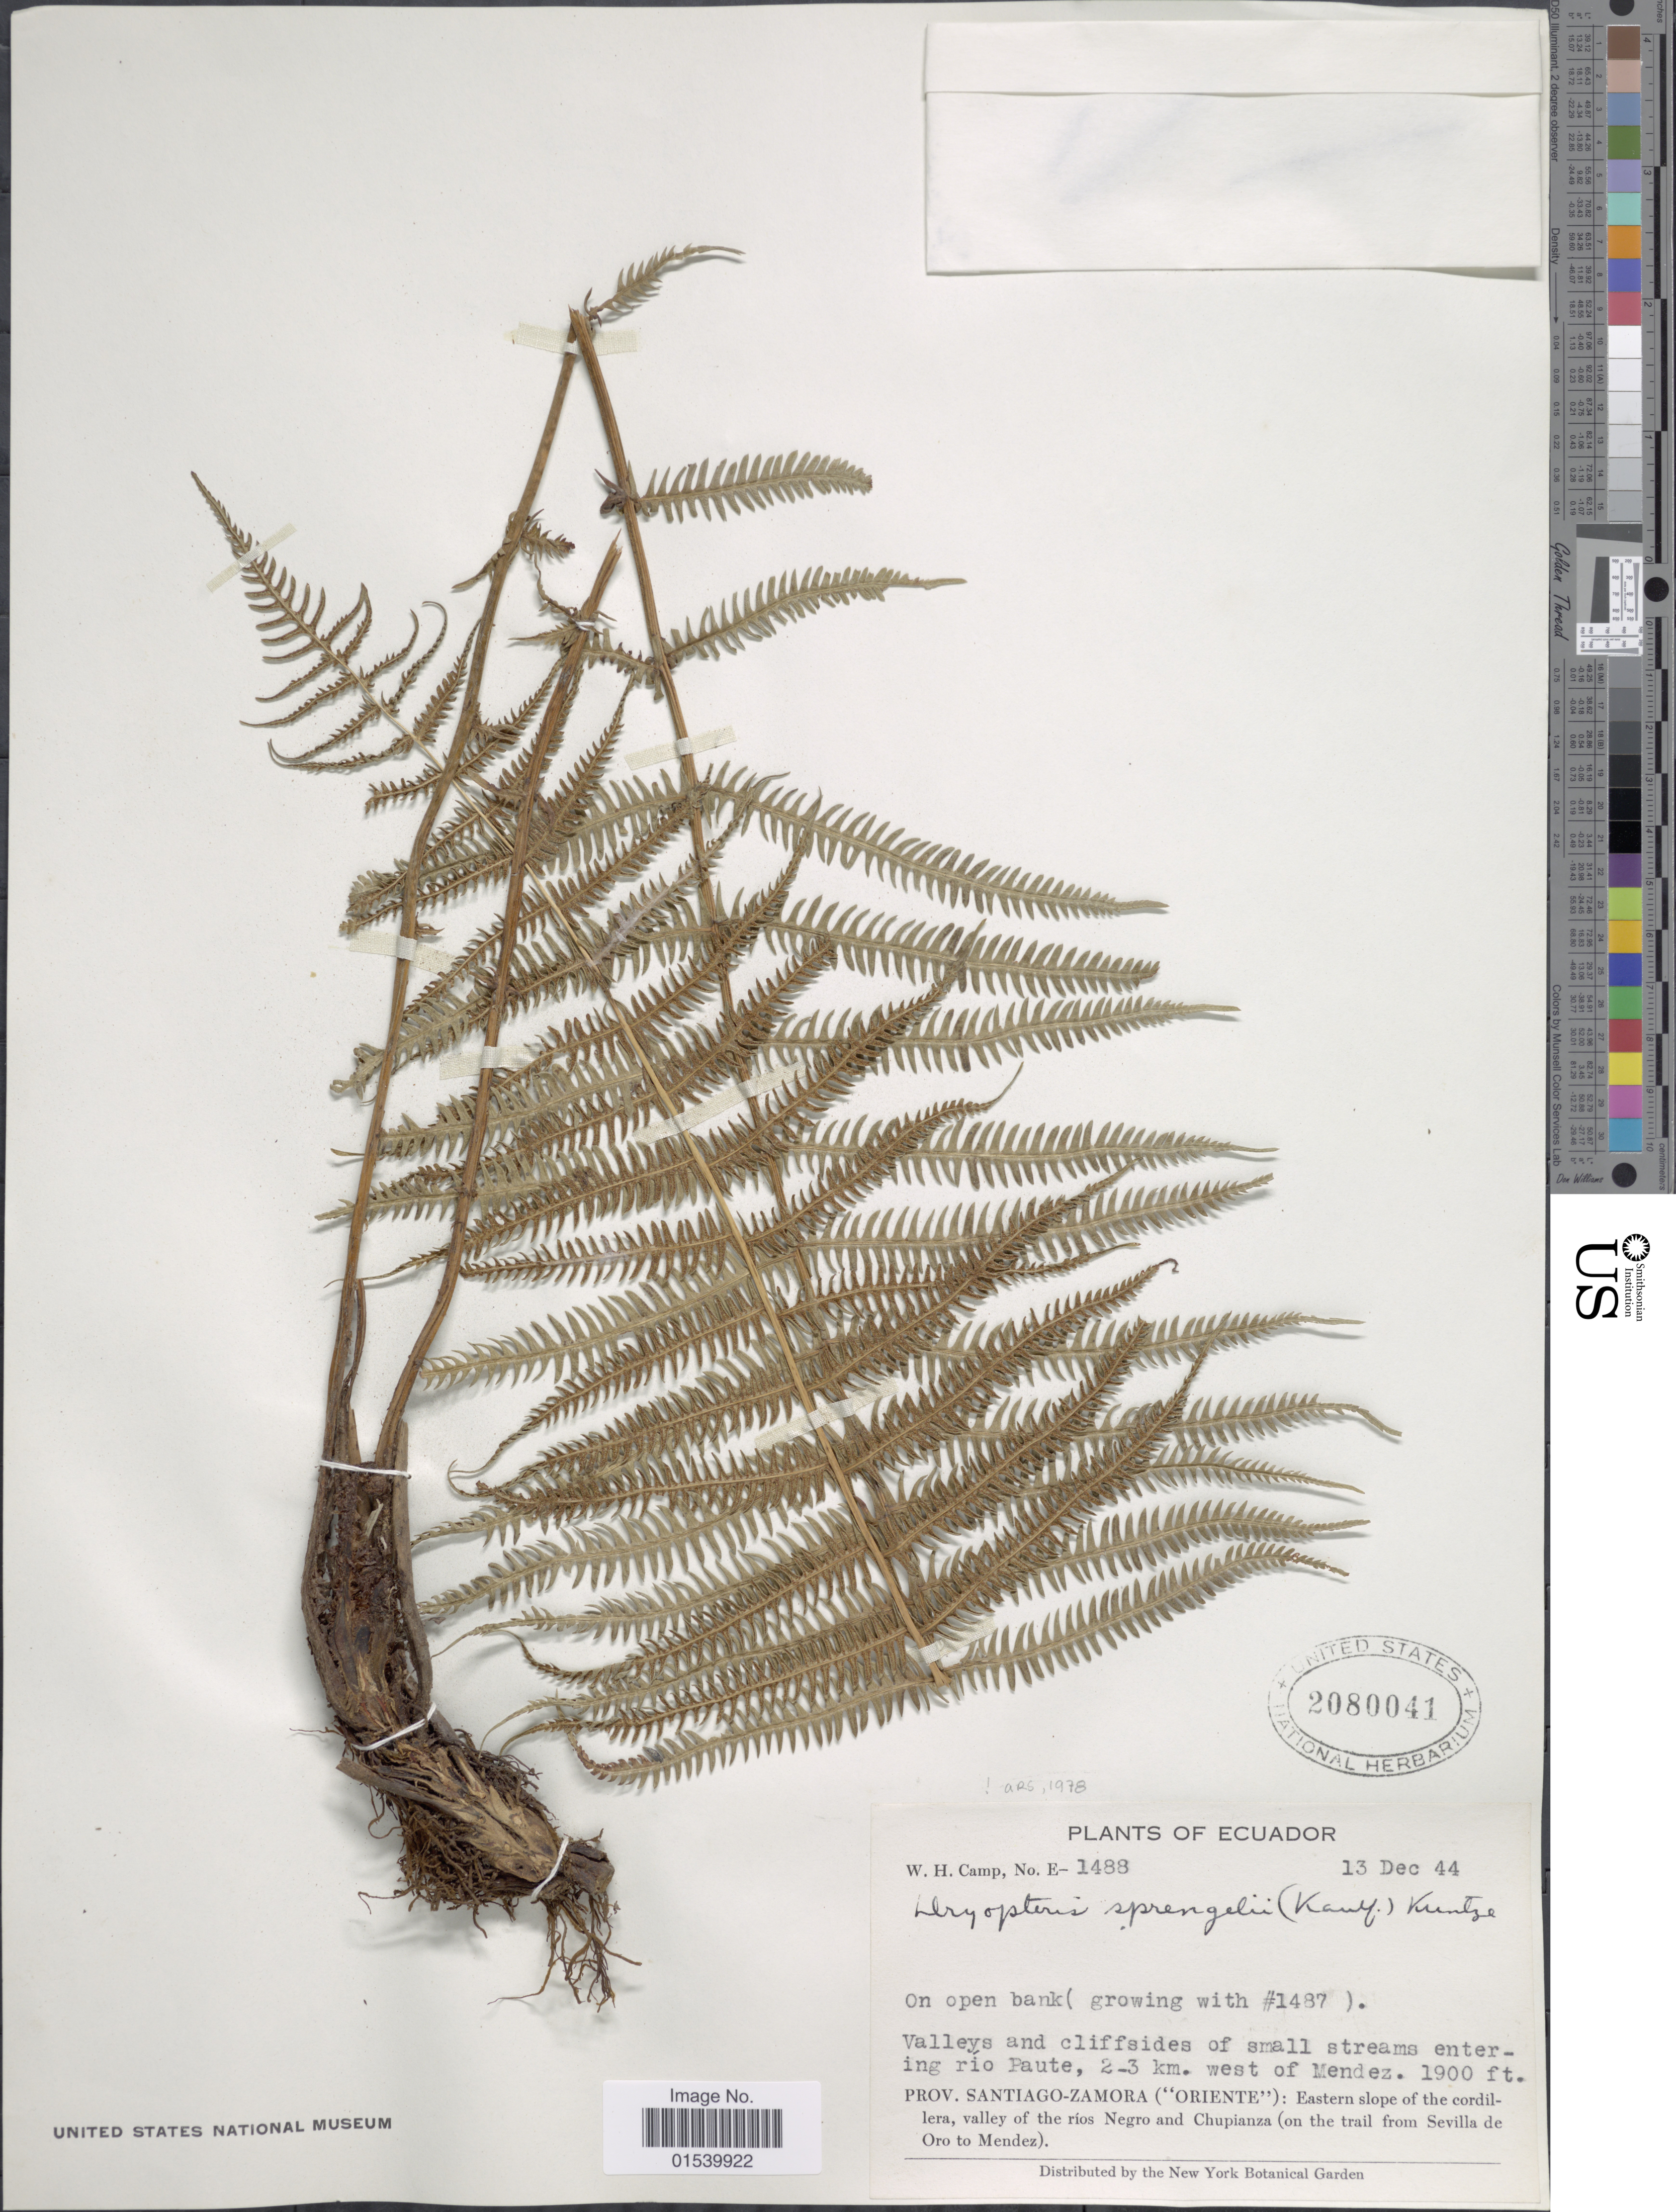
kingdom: Plantae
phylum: Tracheophyta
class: Polypodiopsida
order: Polypodiales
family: Thelypteridaceae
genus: Amauropelta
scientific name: Amauropelta balbisii (Spreng.) comb. nov., ined. 2015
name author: (Spreng.)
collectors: W. H. Camp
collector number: E-1488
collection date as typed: Transcribed d/m/y: 13/12/44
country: Ecuador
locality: Valleys and cliffsides of small stream entering rio Paute, 2-3 km. west of Mendez. Prov. Santiago-Zamora ('Oriente') Eastern slope of the cordillera, valley of the ríos Negro and Chupainza (on the trail from Sevilla de Oro de Mendez)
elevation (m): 579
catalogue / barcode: US 2080041